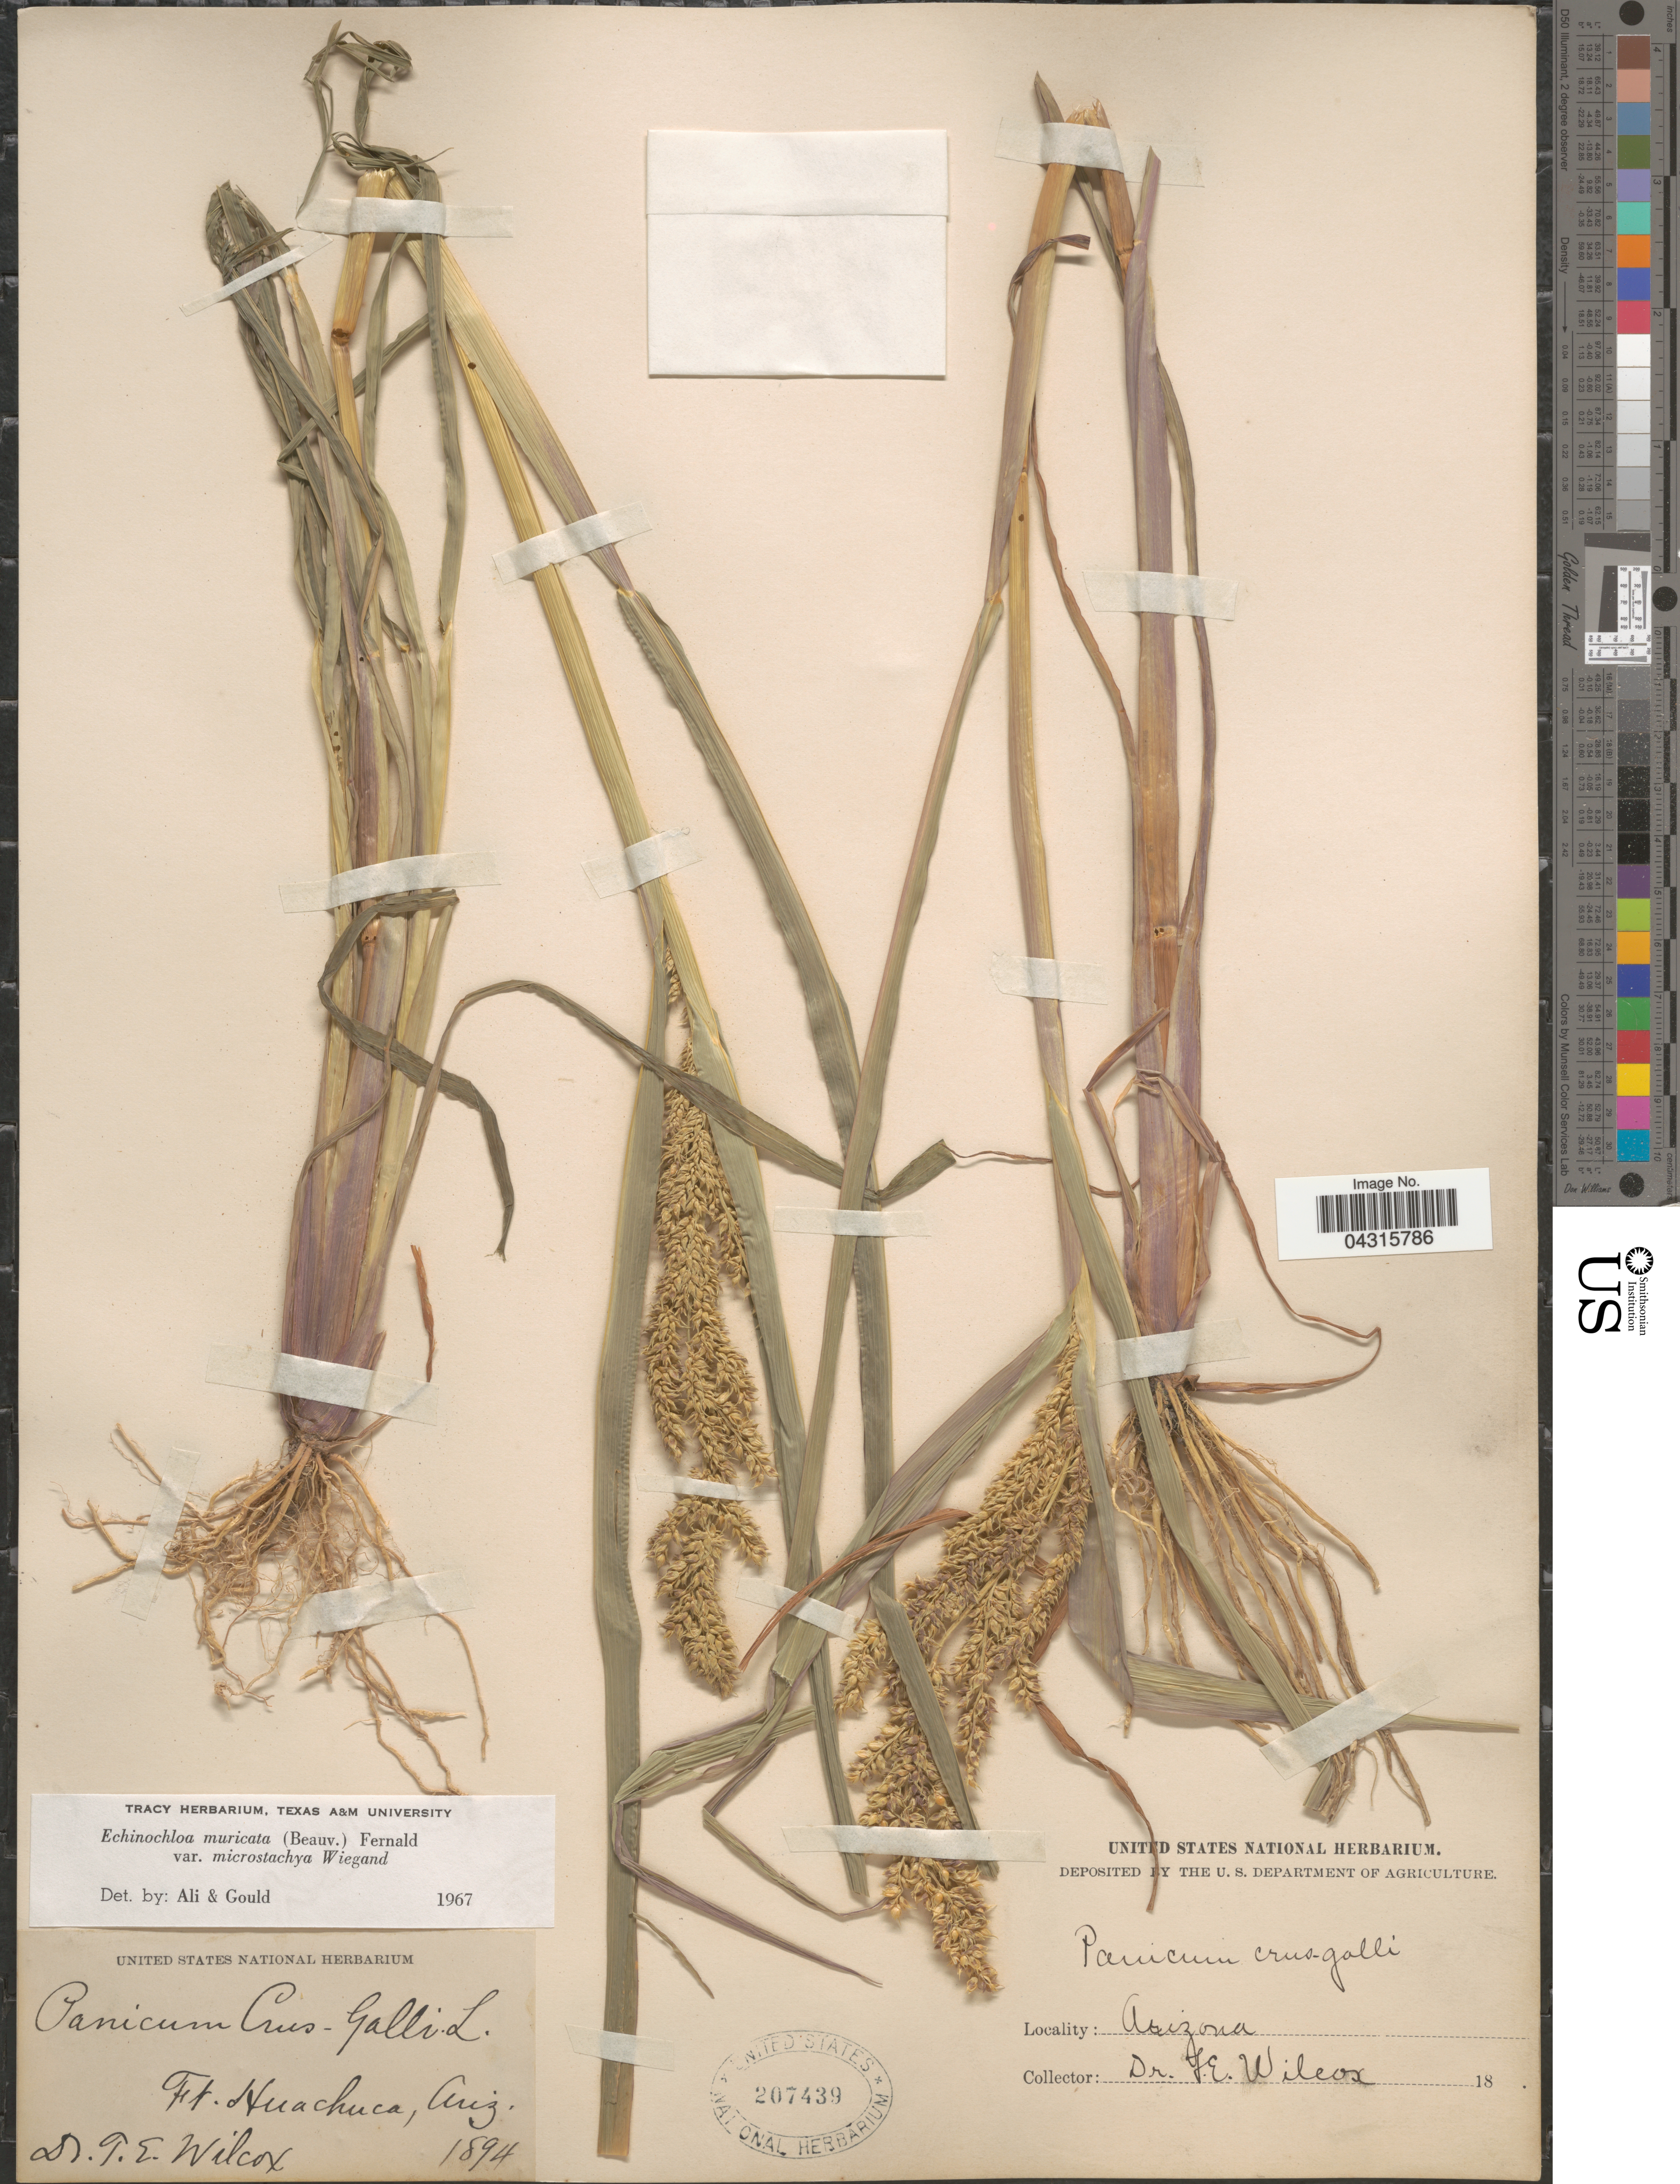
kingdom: Plantae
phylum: Tracheophyta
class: Liliopsida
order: Poales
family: Poaceae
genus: Echinochloa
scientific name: Echinochloa muricata var. microstachya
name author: Wiegand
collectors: T. E. Wilcox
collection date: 1894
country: United States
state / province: Arizona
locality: Ft. Huachuca.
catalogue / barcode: US 207439